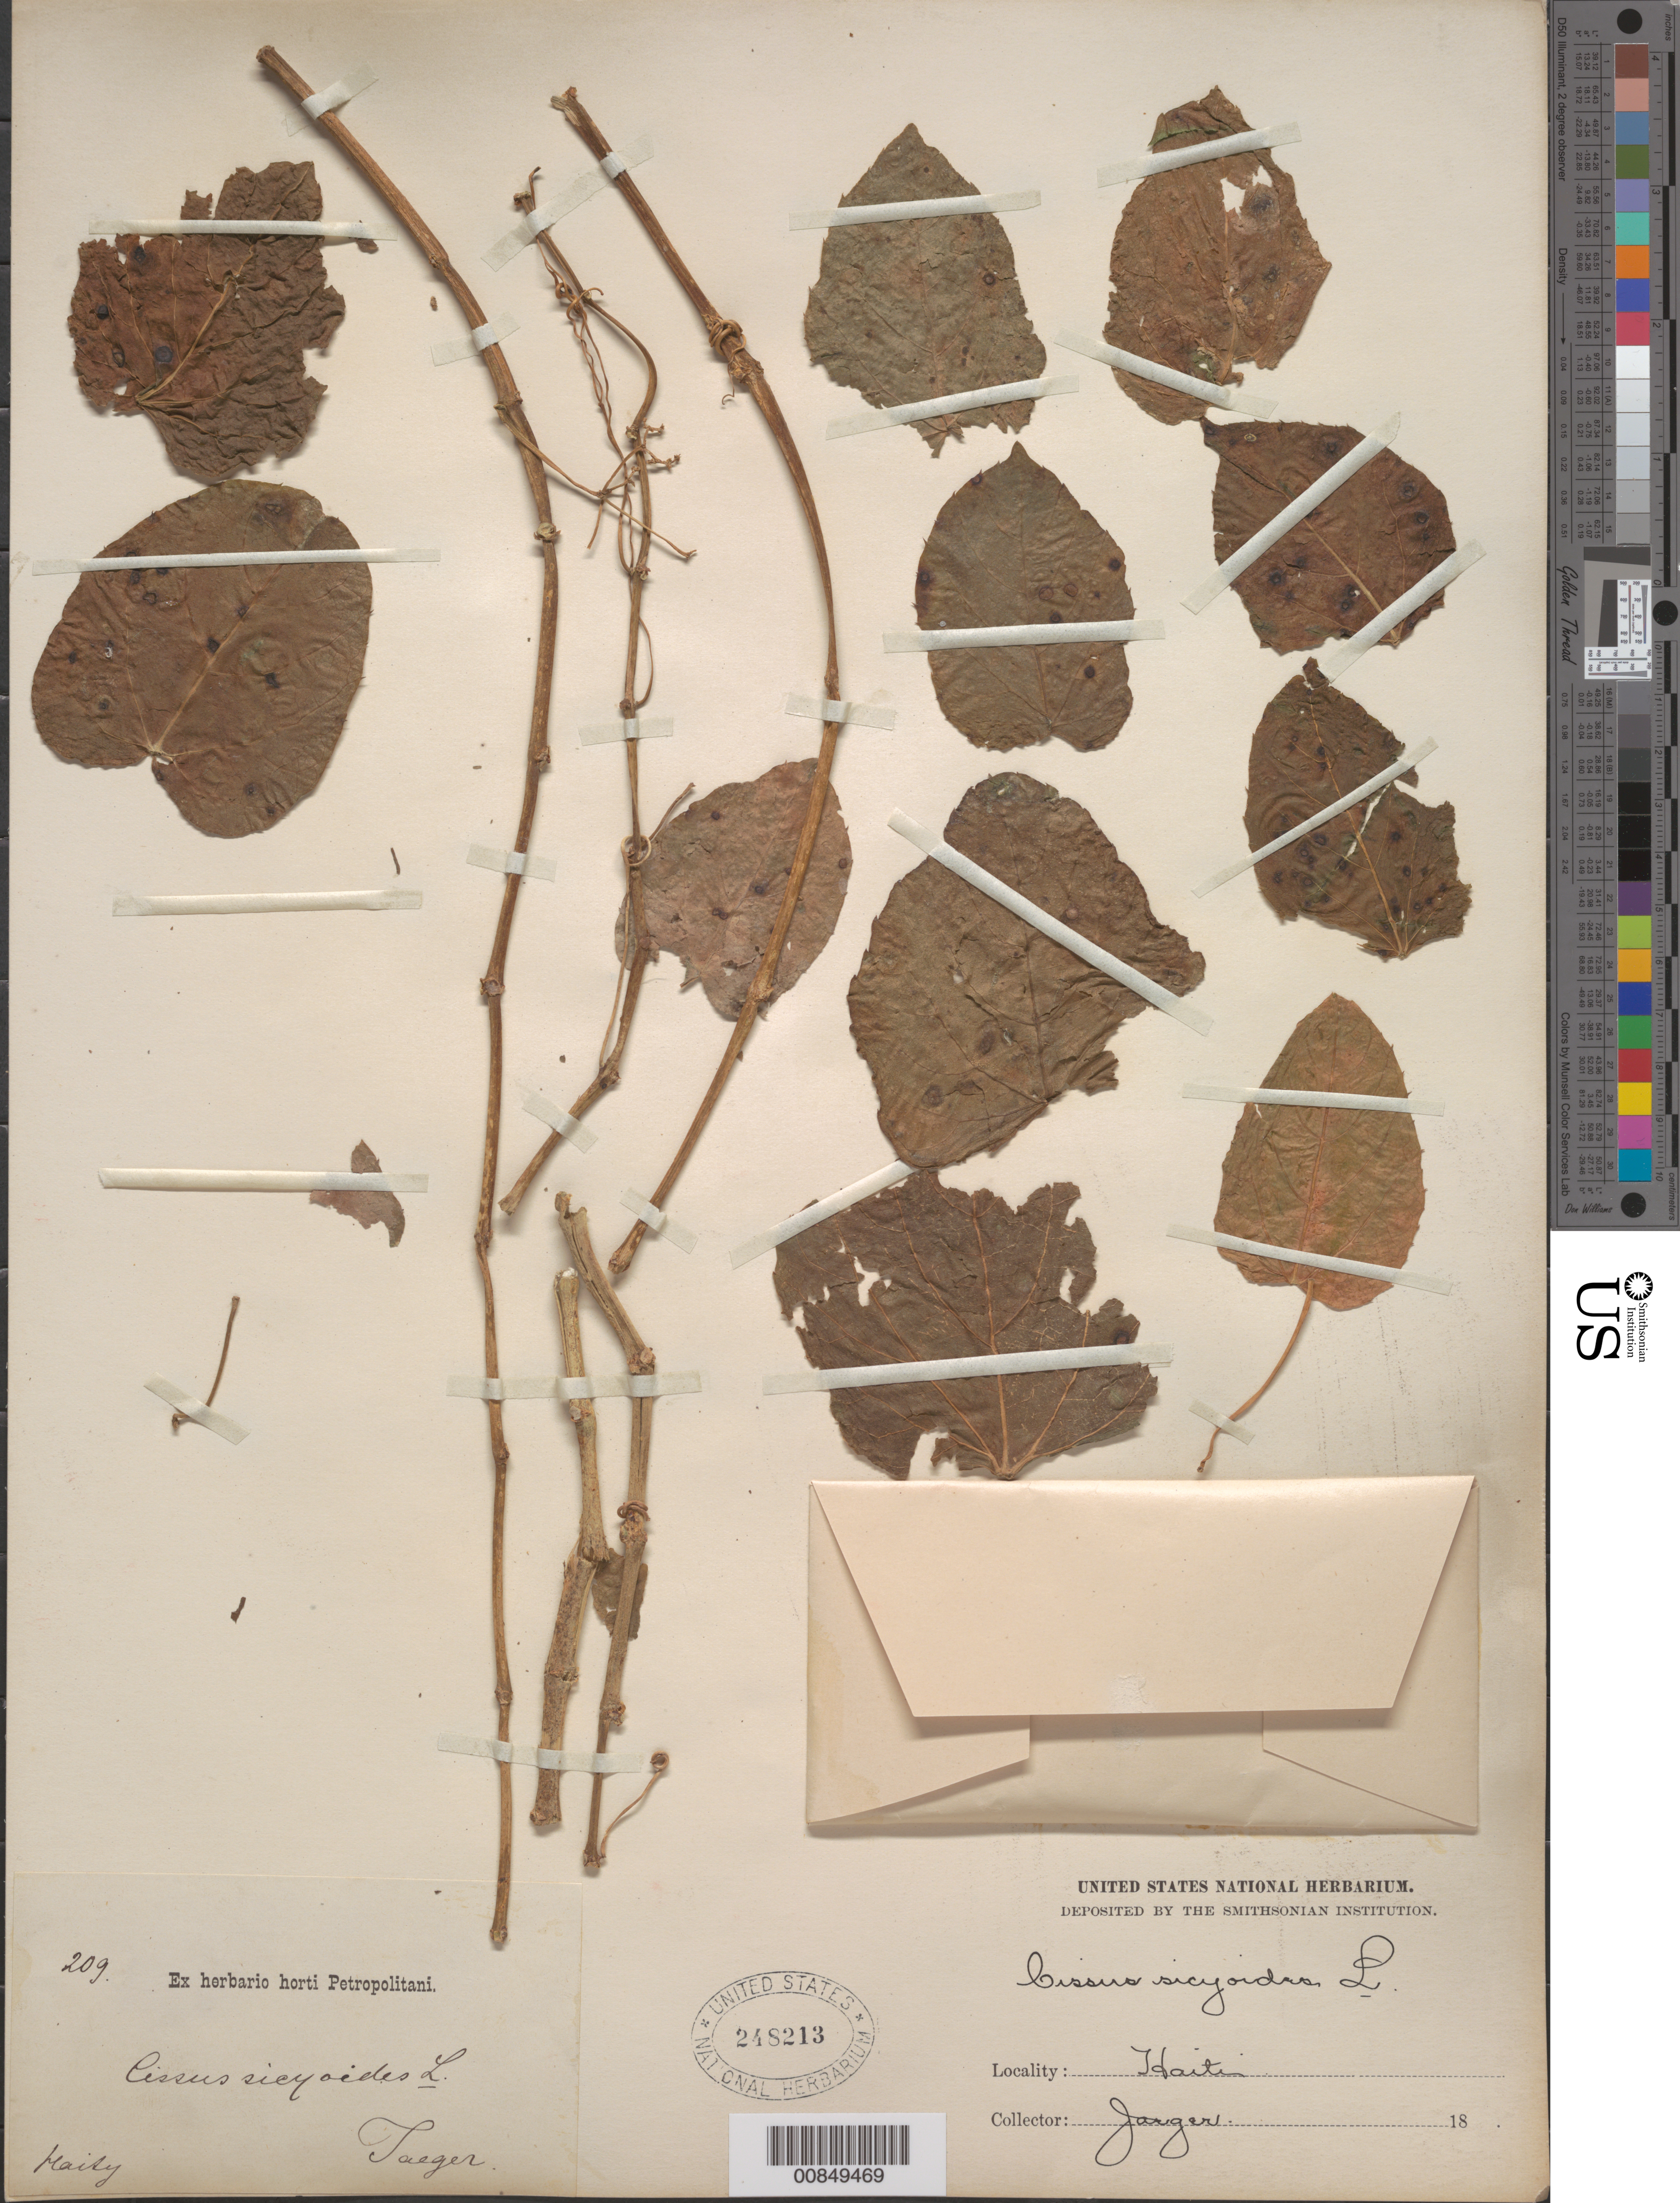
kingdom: Plantae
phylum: Tracheophyta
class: Magnoliopsida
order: Vitales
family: Vitaceae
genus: Cissus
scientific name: Cissus verticillata subsp. verticillata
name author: (L.) Nicolson & C.E. Jarvis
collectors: -. Jaeger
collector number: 209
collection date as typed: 1800 to -- --- 1899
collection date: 1800/1899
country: Haiti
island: Hispaniola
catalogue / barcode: US 248213